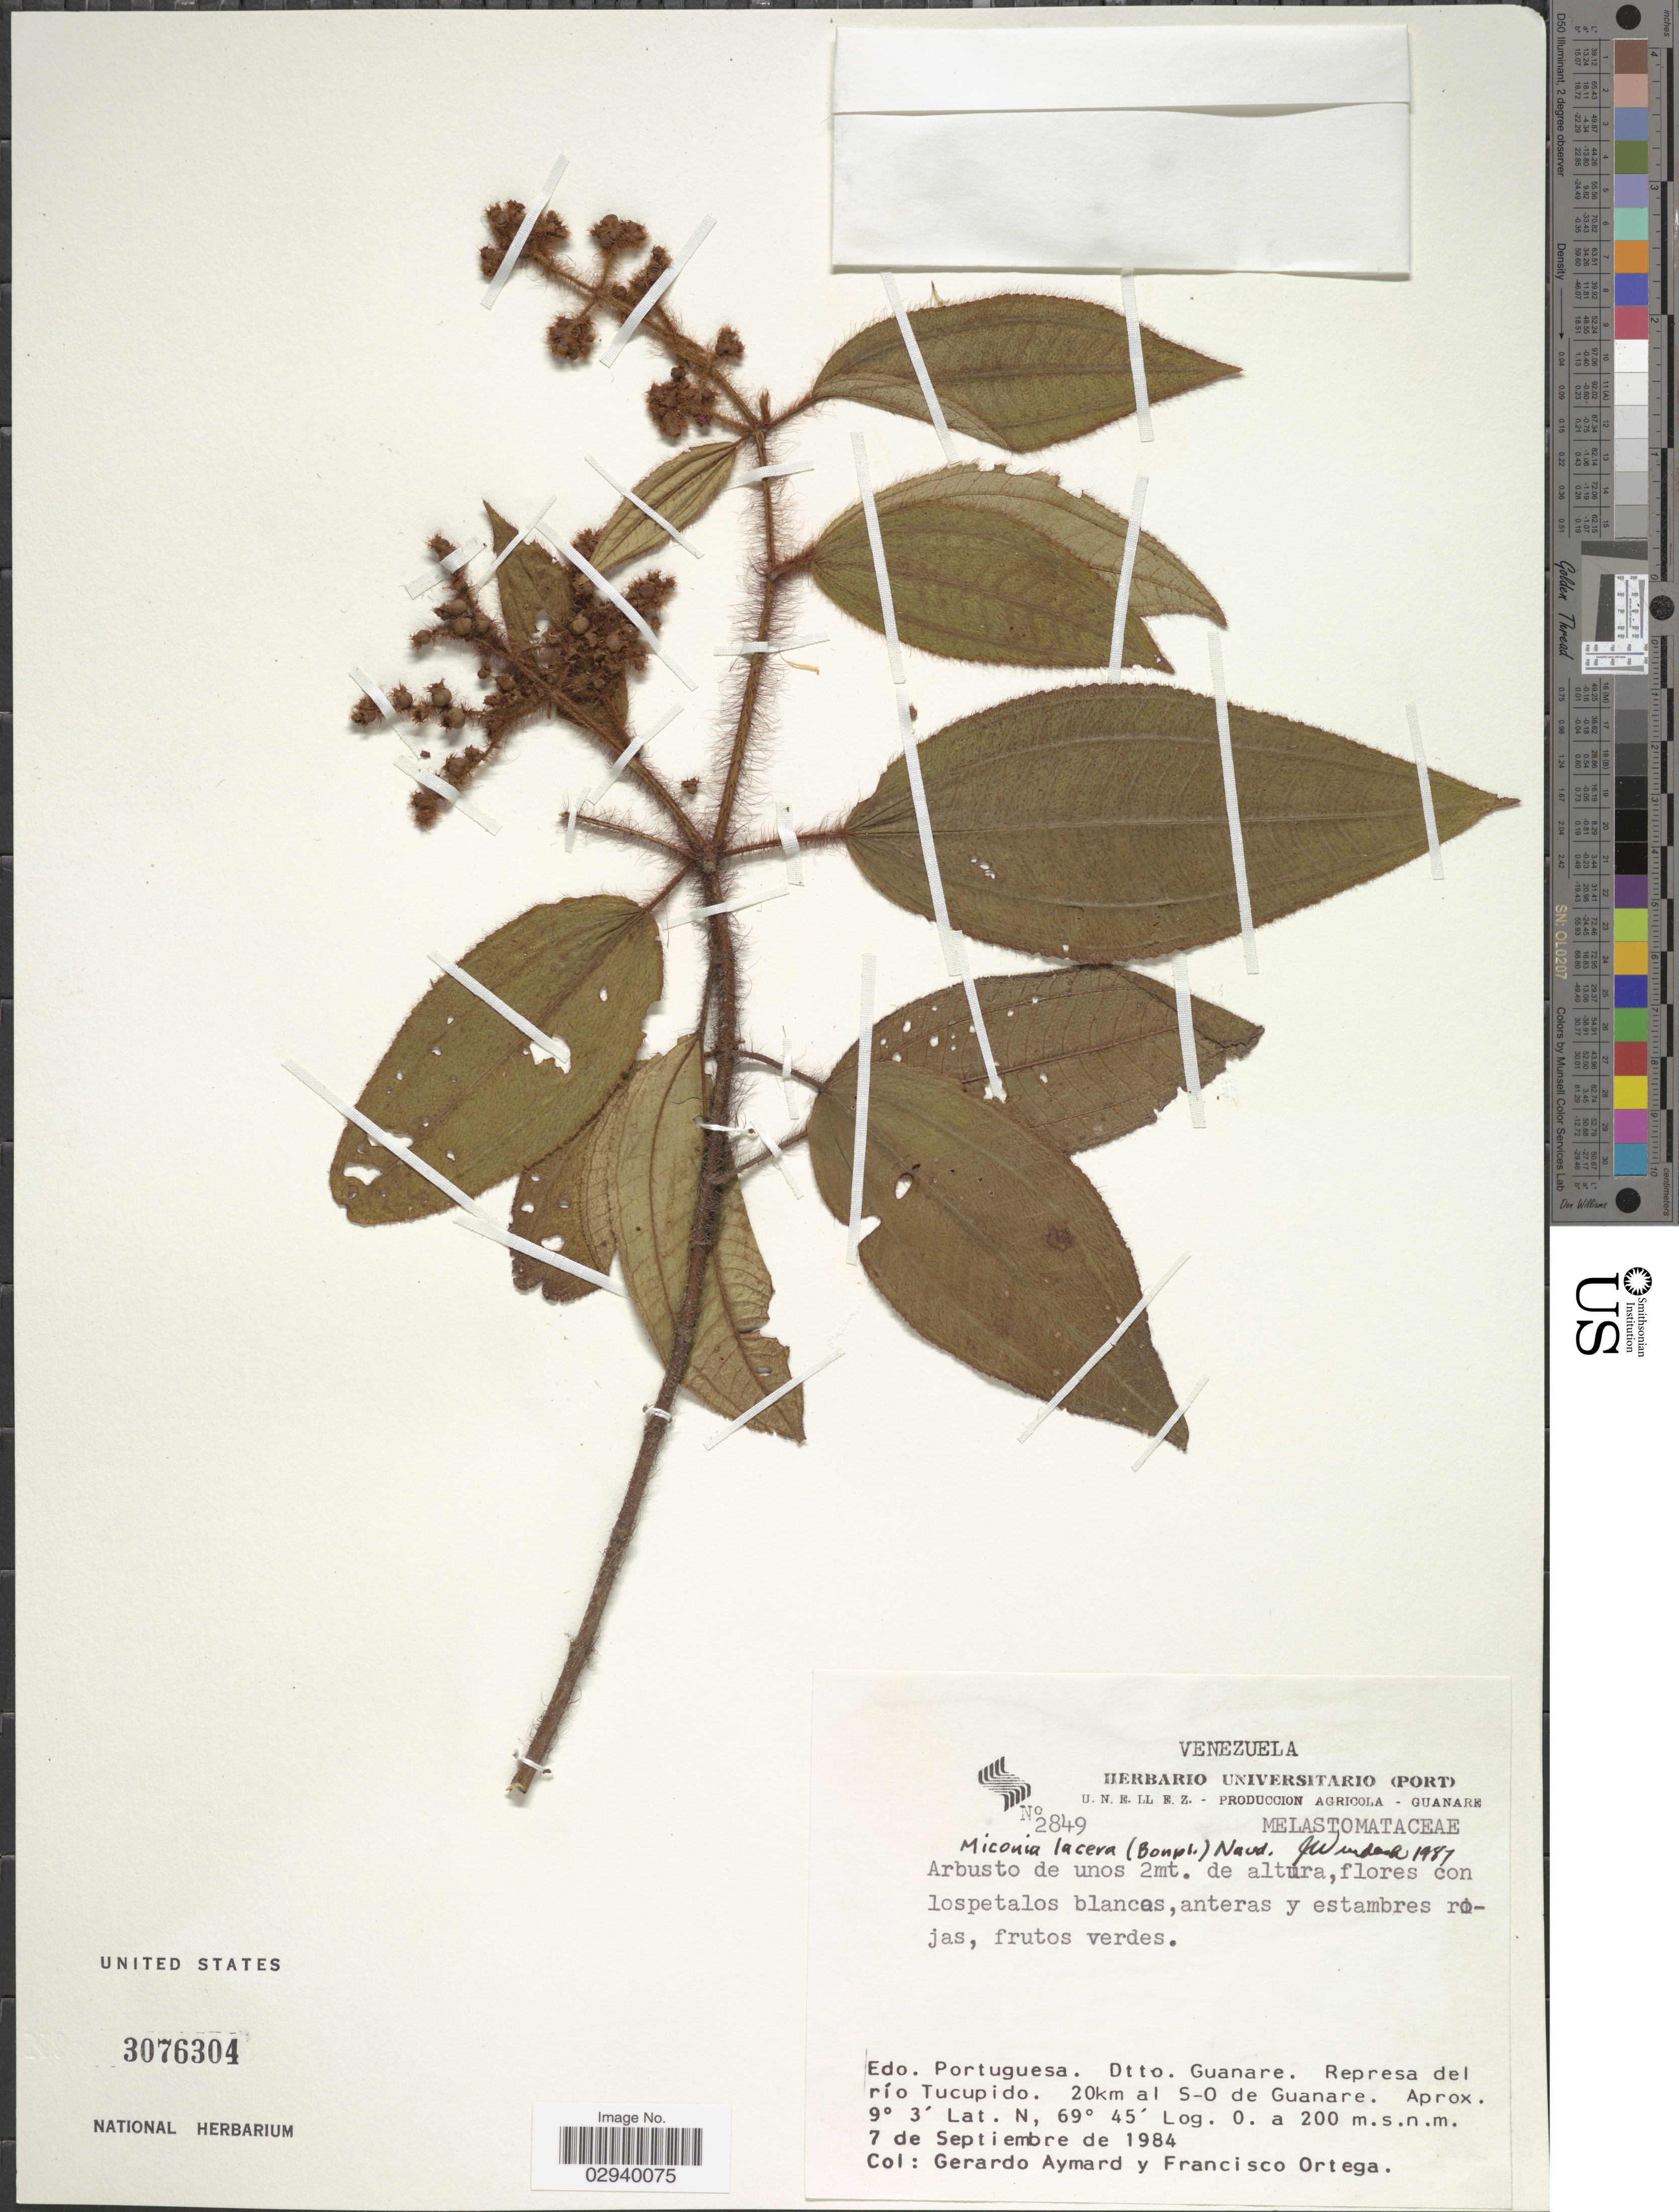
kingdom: Plantae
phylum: Tracheophyta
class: Magnoliopsida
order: Myrtales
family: Melastomataceae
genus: Miconia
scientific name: Miconia lacera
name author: (Bonpl.) Naudin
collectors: G. A. Aymard & F. J. Ortega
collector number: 2849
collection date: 1984-09-07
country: Venezuela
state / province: Portuguesa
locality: Dtto. Guanare. Represa del río Tucupido. 20km al S-O de Guanare.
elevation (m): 200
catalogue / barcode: US 3076304